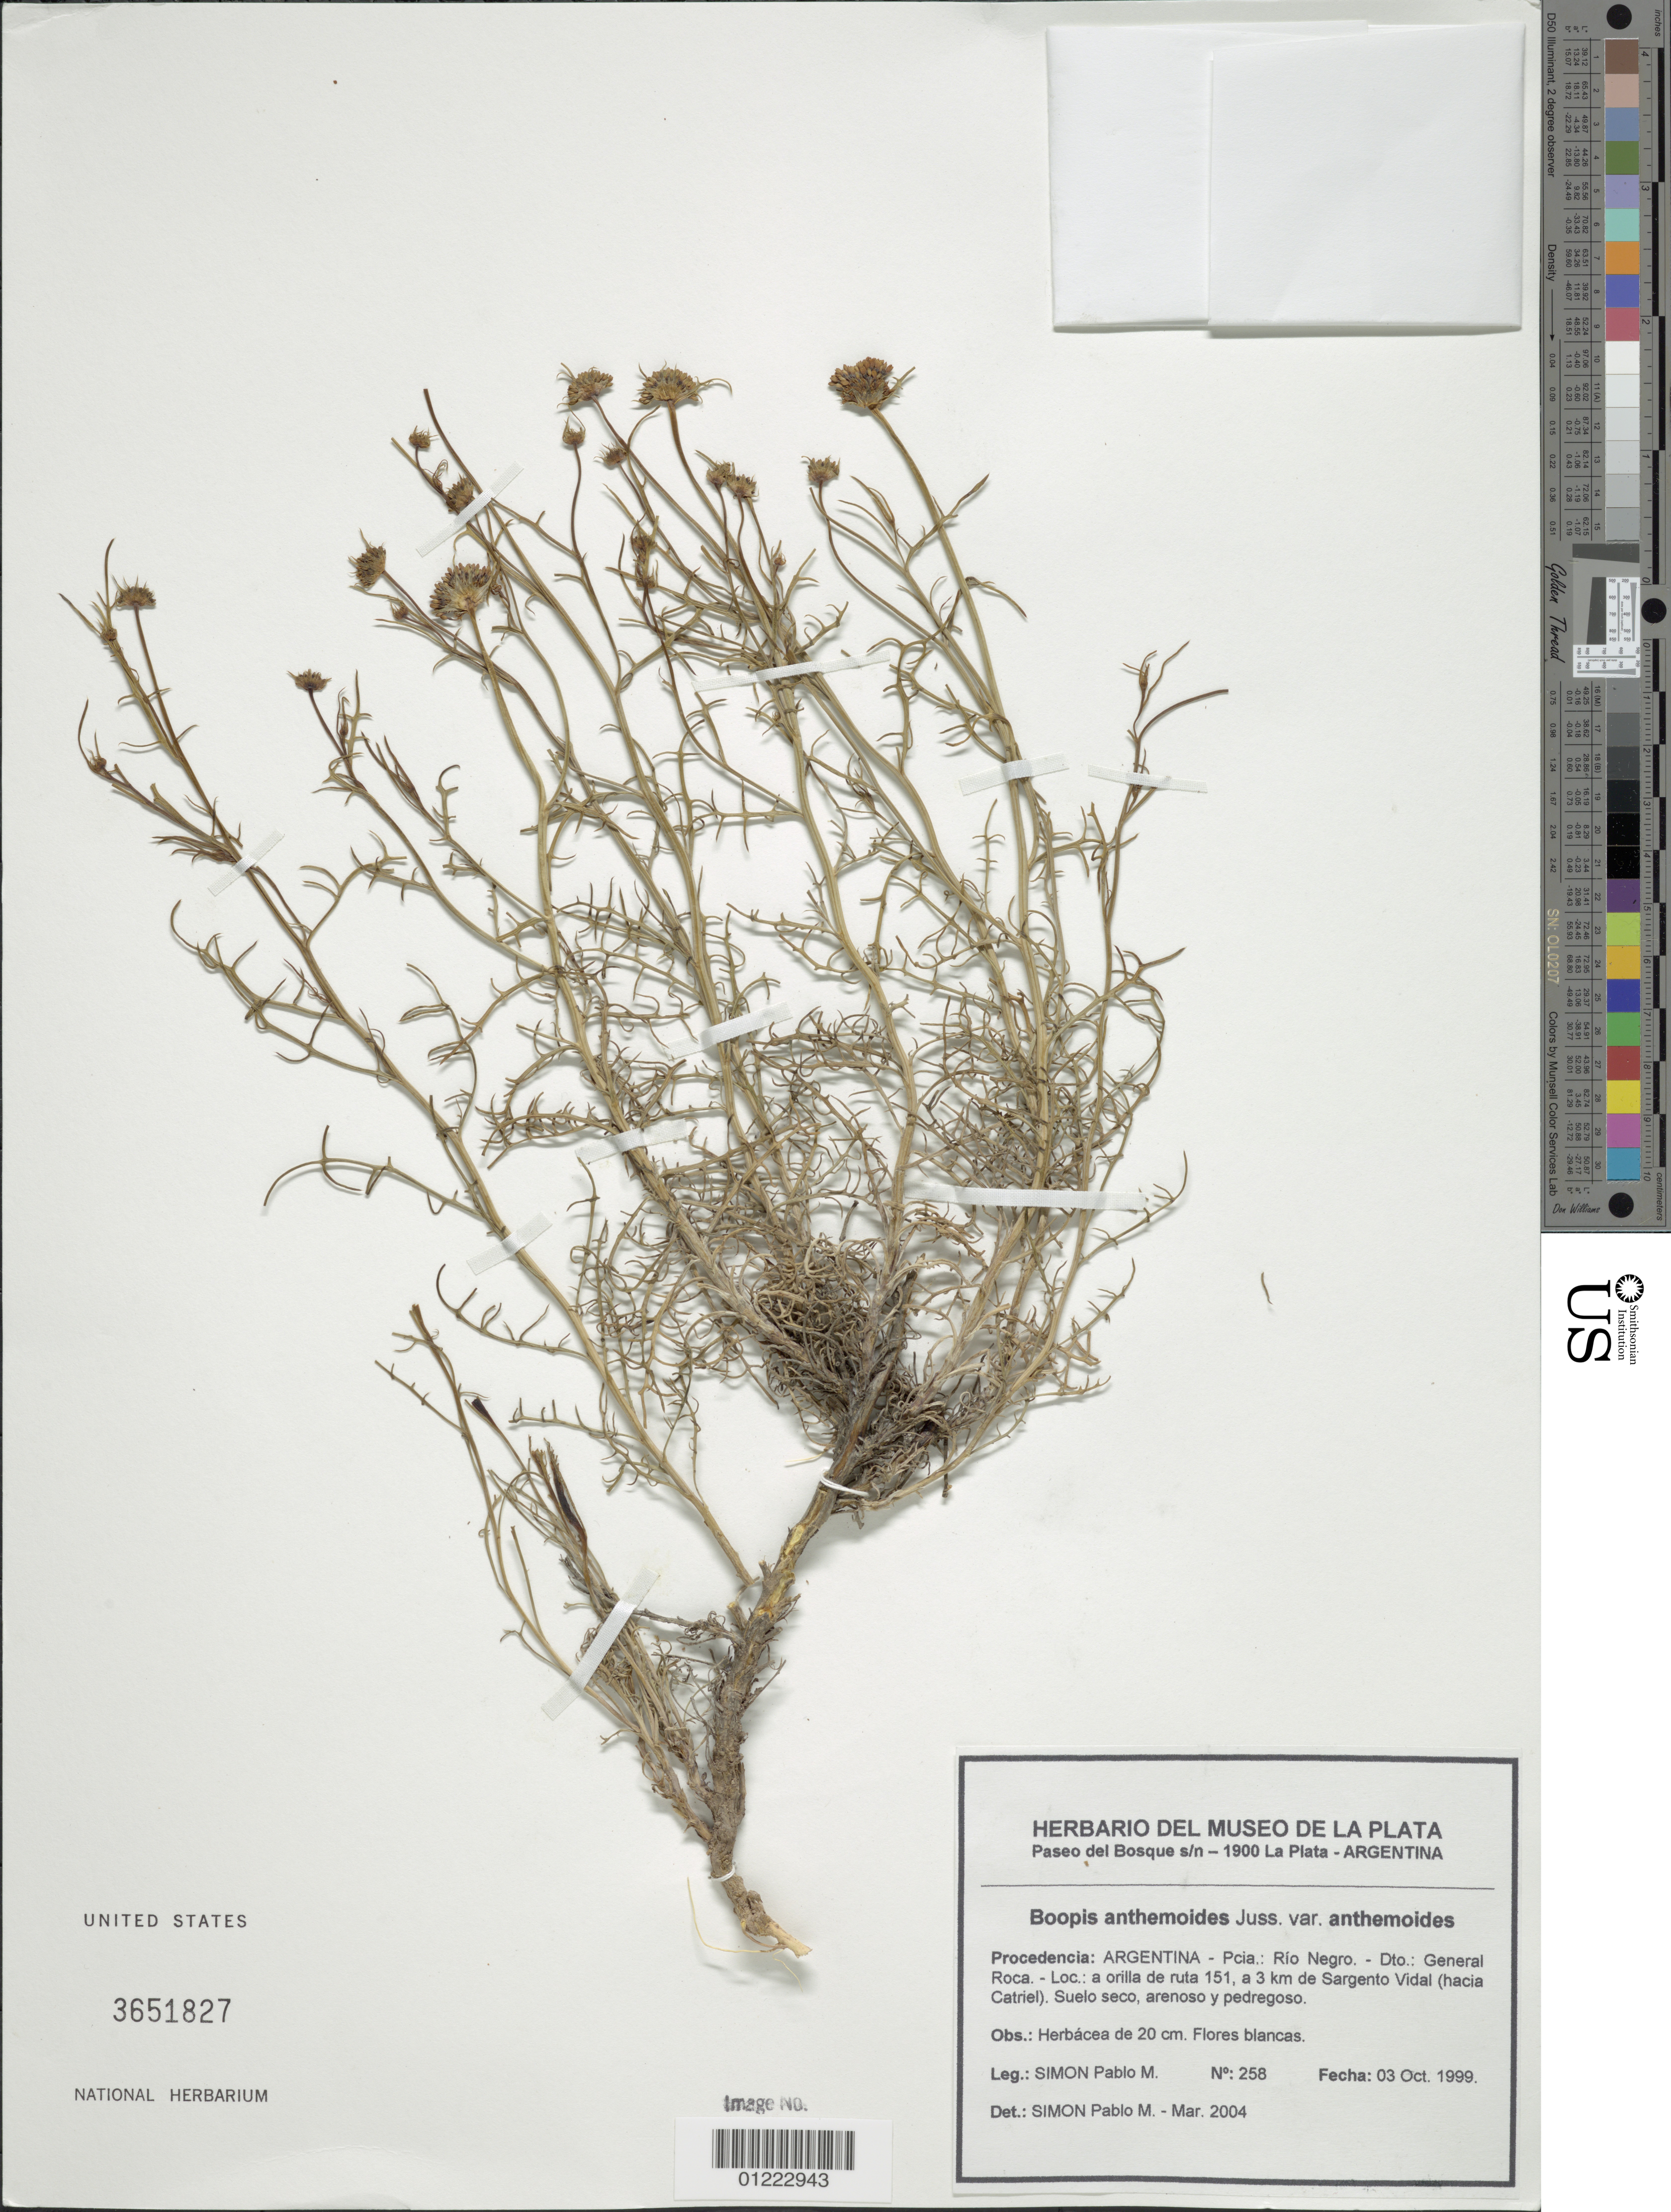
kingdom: Plantae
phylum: Tracheophyta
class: Magnoliopsida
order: Asterales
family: Calyceraceae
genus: Boopis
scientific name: Boopis anthemoides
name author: Juss.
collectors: P. M. Simón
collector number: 258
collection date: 1999-10-03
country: Argentina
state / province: Rio Negro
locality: Dto.: General Roca. - Loe.: a orilla de ruta 151, a 3 km de Sargento Vidal (hacia Catriel).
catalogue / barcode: US 3651827